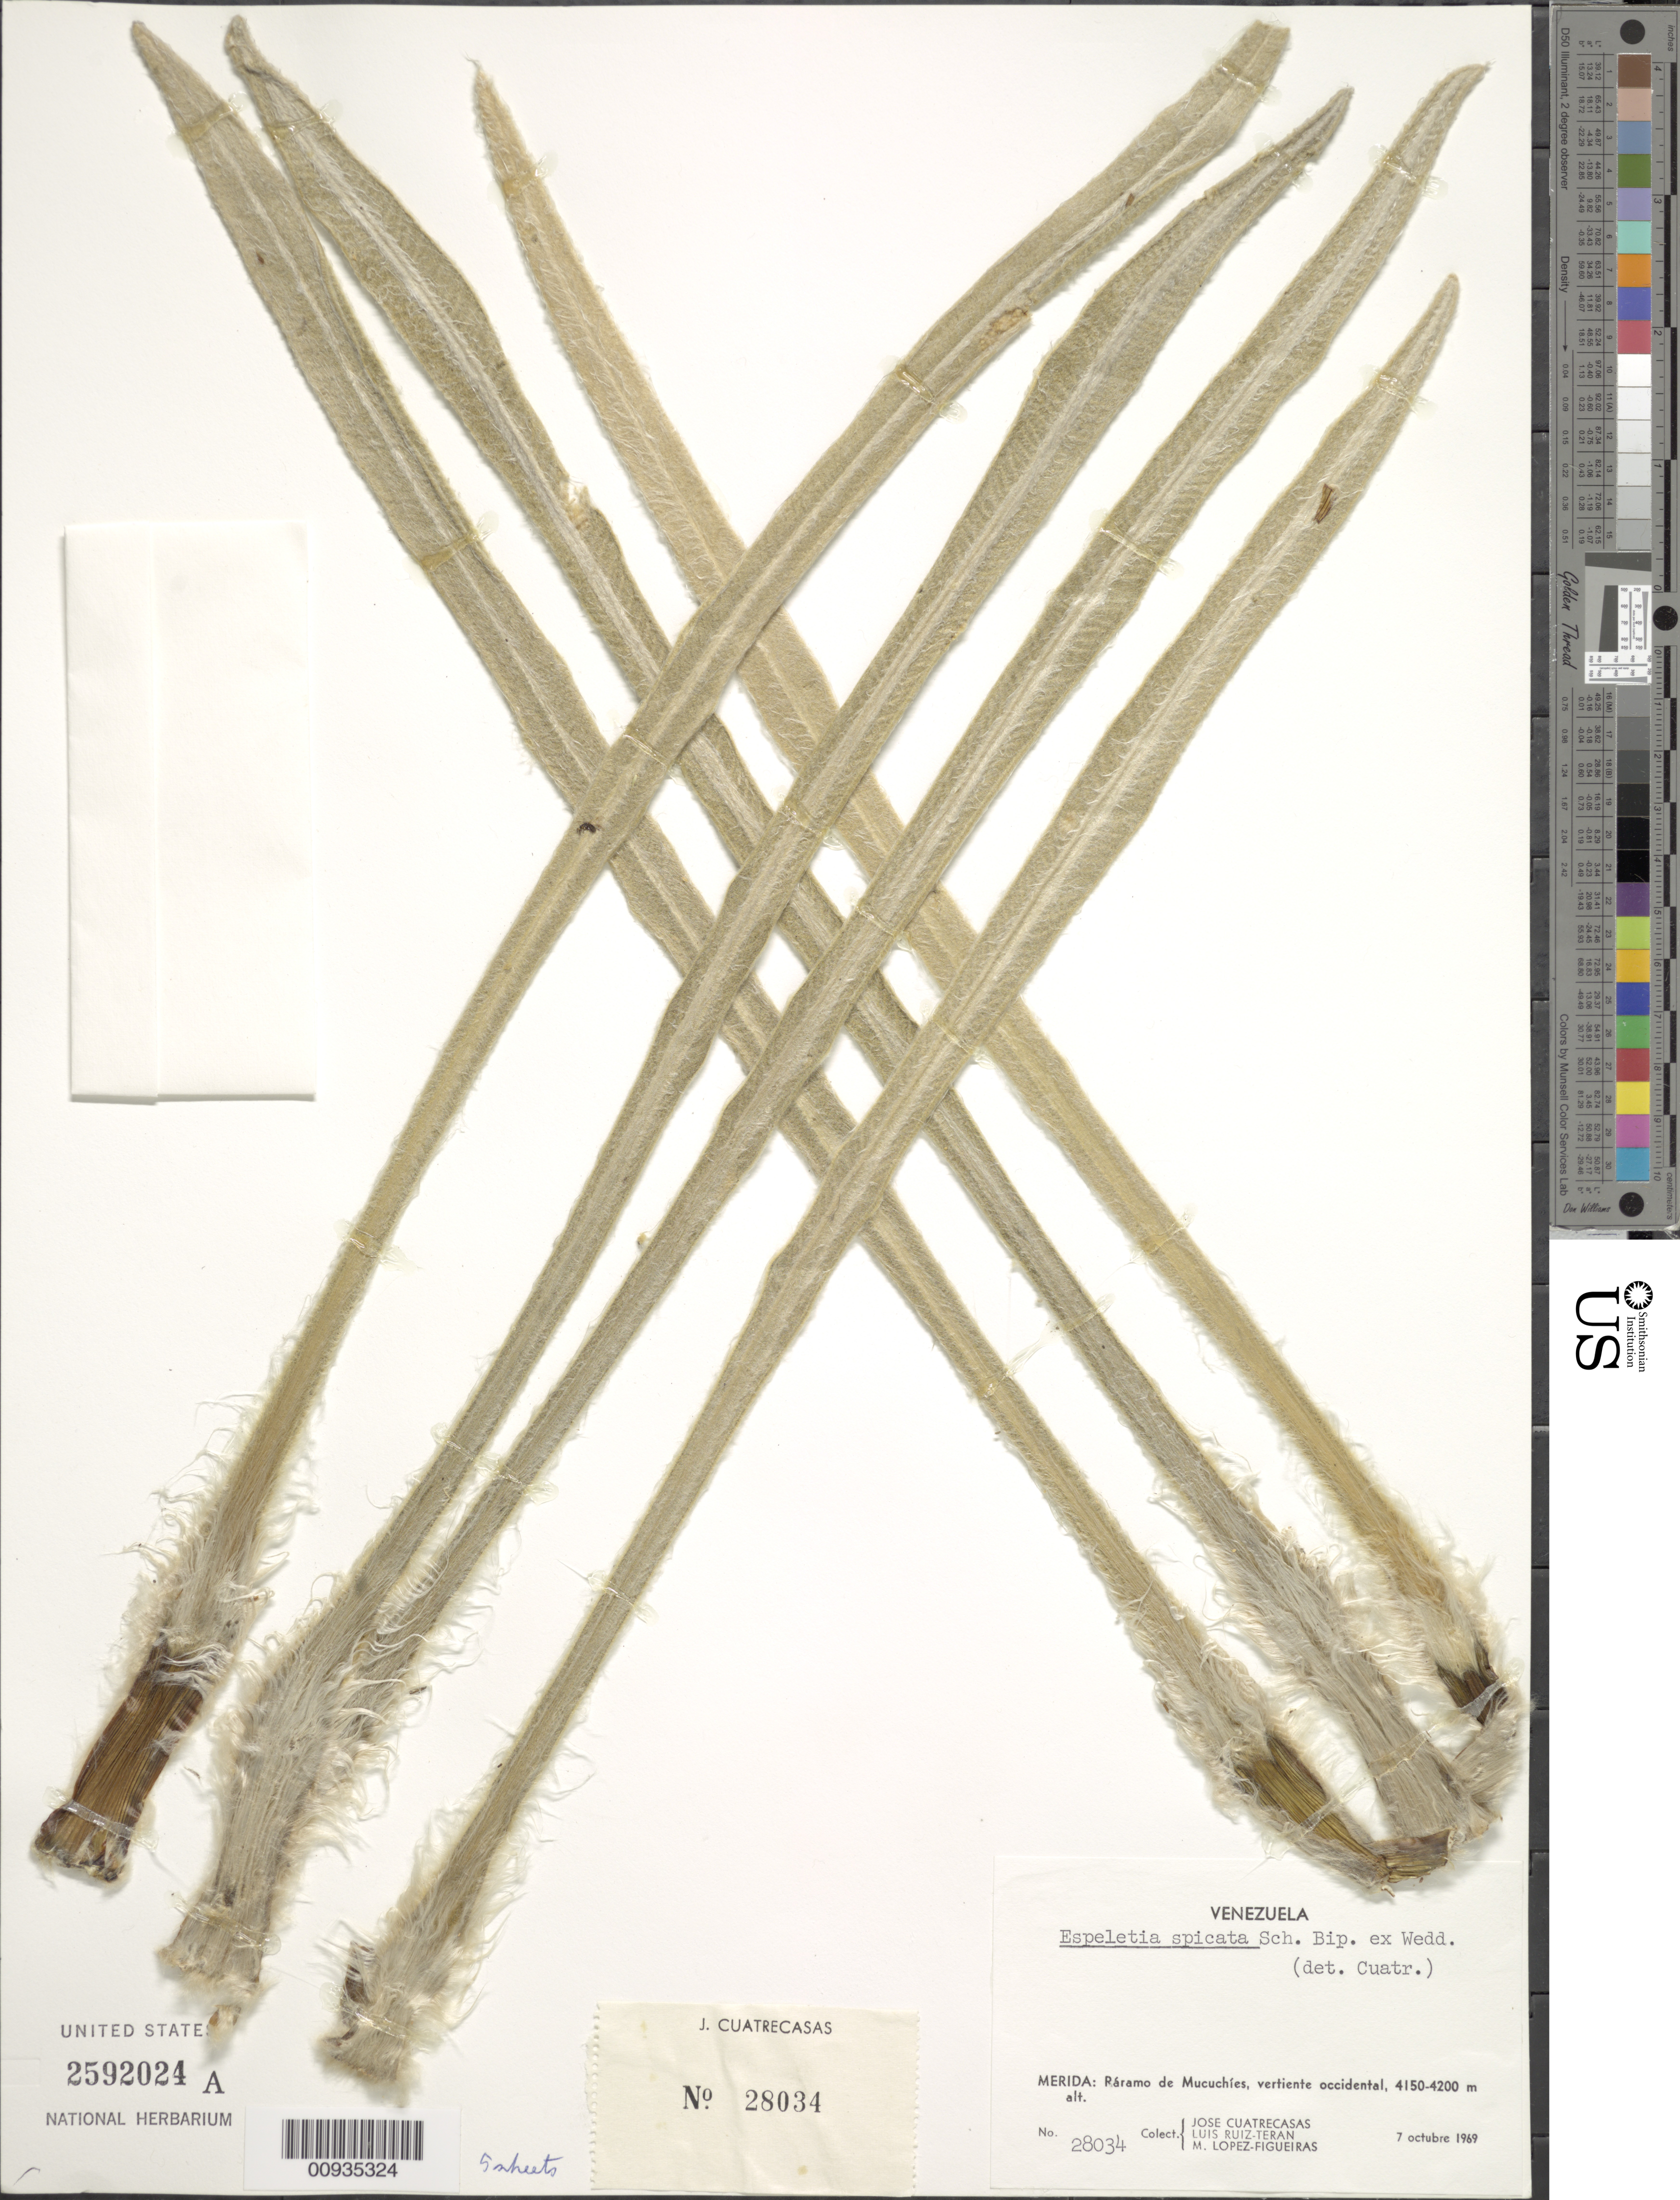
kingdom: Plantae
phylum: Tracheophyta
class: Magnoliopsida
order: Asterales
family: Asteraceae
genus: Coespeletia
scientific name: Coespeletia spicata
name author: (Sch. Bip. ex Wedd.) Cuatrec.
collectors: J. Cuatrecasas, L. Teran & M. López Figueiras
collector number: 28034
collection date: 1969-10-07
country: Venezuela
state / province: Mérida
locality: Paramo de Mucuchies, vertiente occidental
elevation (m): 4150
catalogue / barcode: US 2592024A